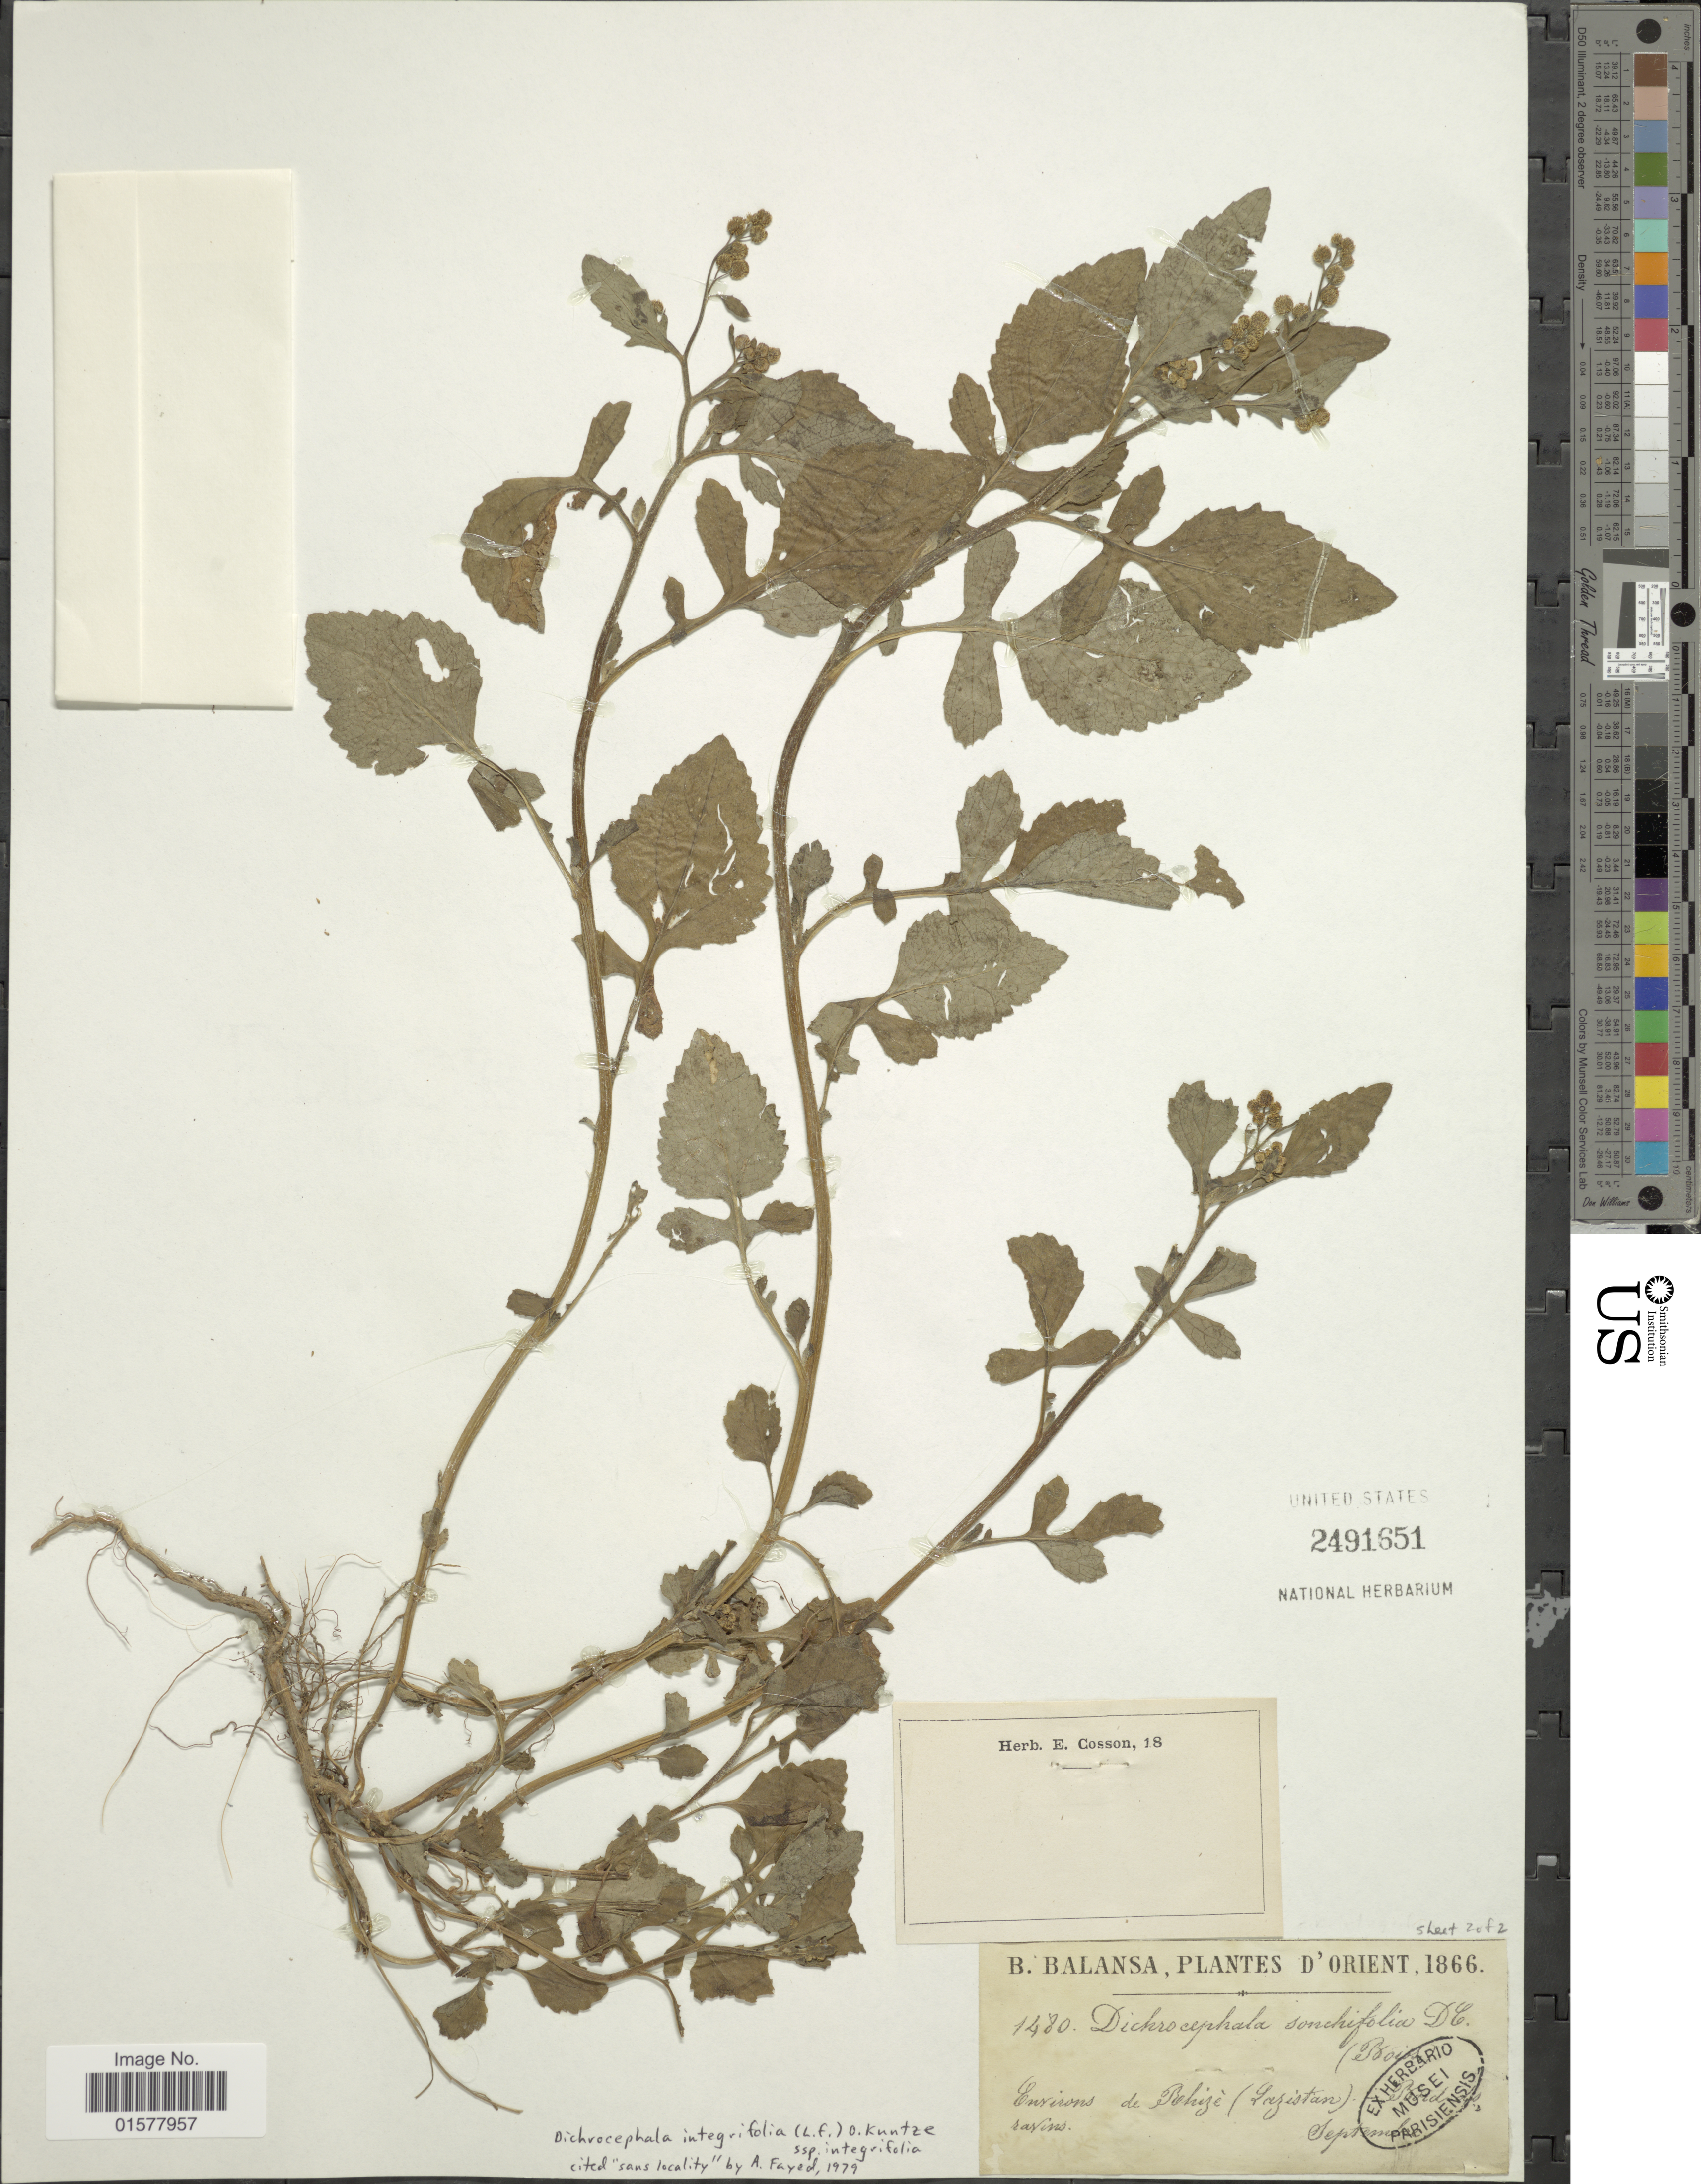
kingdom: Plantae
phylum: Tracheophyta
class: Magnoliopsida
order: Asterales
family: Asteraceae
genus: Dichrocephala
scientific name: Dichrocephala integrifolia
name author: (L. f.) Kuntze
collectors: B. Balansa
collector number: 1480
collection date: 1866-09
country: Turkey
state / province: Rize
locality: Orient, Invirons de Belize (Laristan) [illegible text]ravines[interpreted]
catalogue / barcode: US 2491651